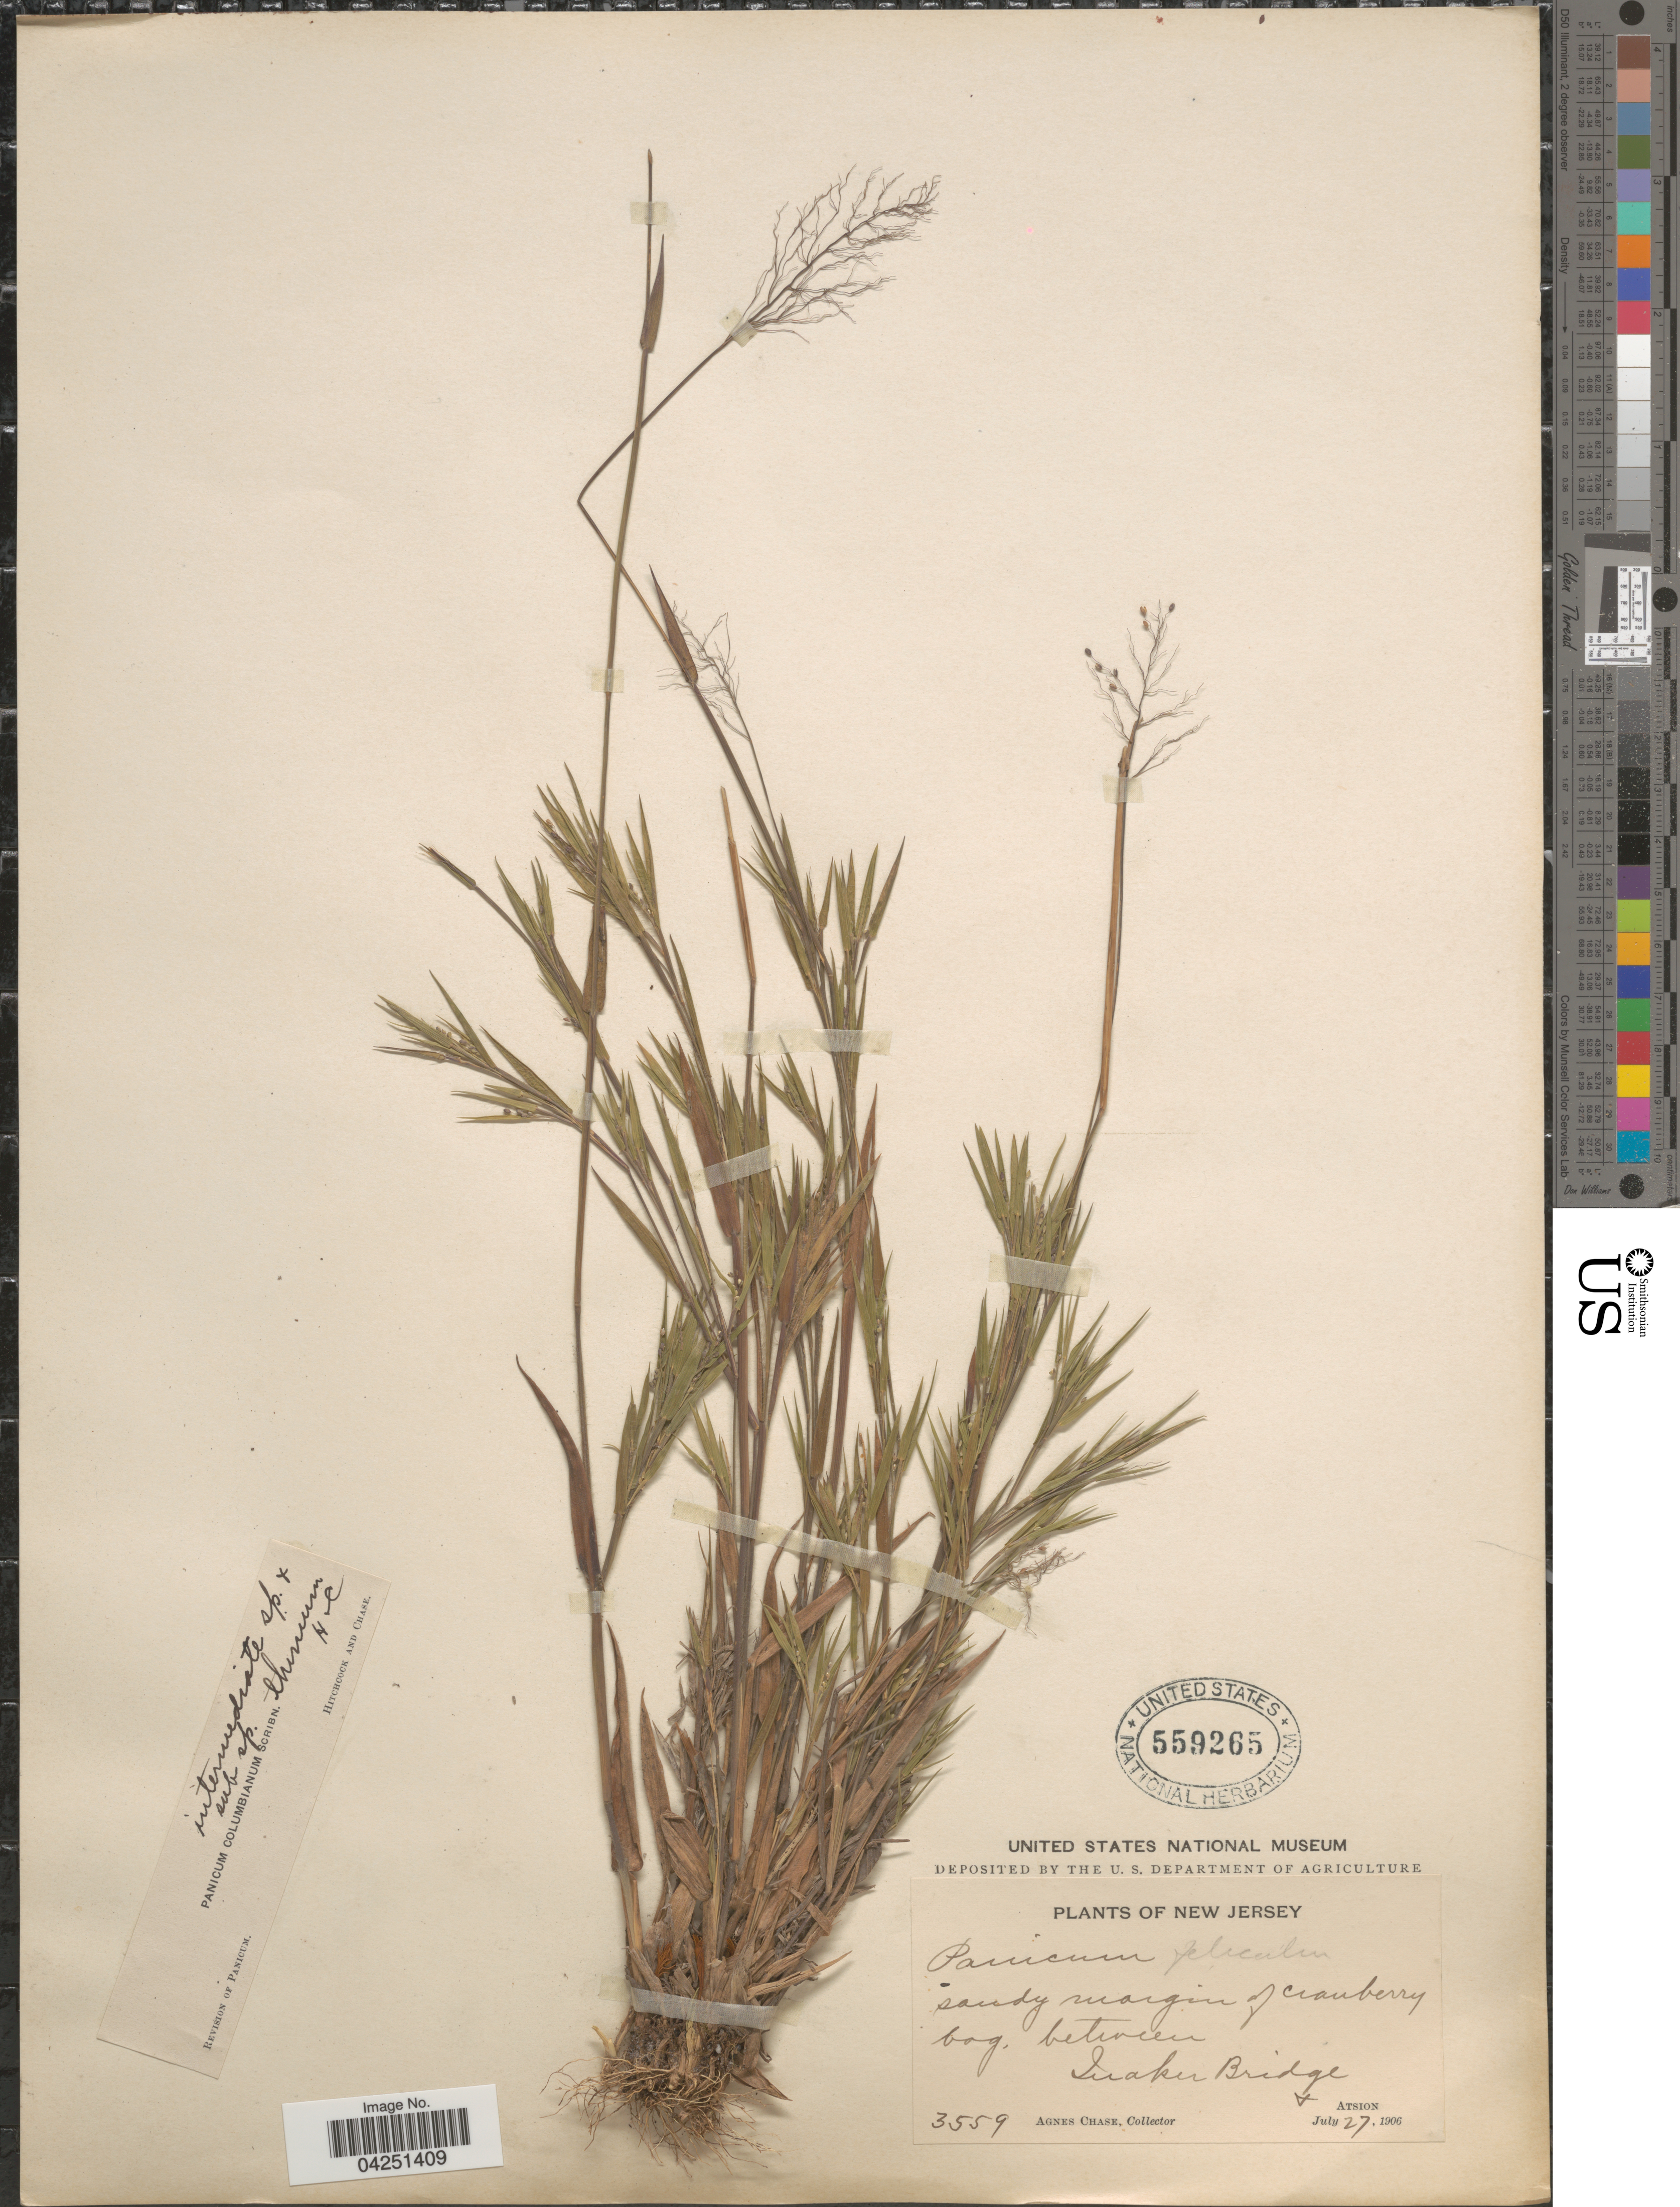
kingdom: Plantae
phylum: Tracheophyta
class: Liliopsida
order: Poales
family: Poaceae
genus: Dichanthelium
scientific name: Dichanthelium acuminatum var. acuminatum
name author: (Sw.) Gould & C.A. Clark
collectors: A. Chase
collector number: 3559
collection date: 1906-07-27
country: United States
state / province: New Jersey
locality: Sandy margin of cranberry bog, between Quaker Bridge & Atsion.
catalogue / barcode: US 559265